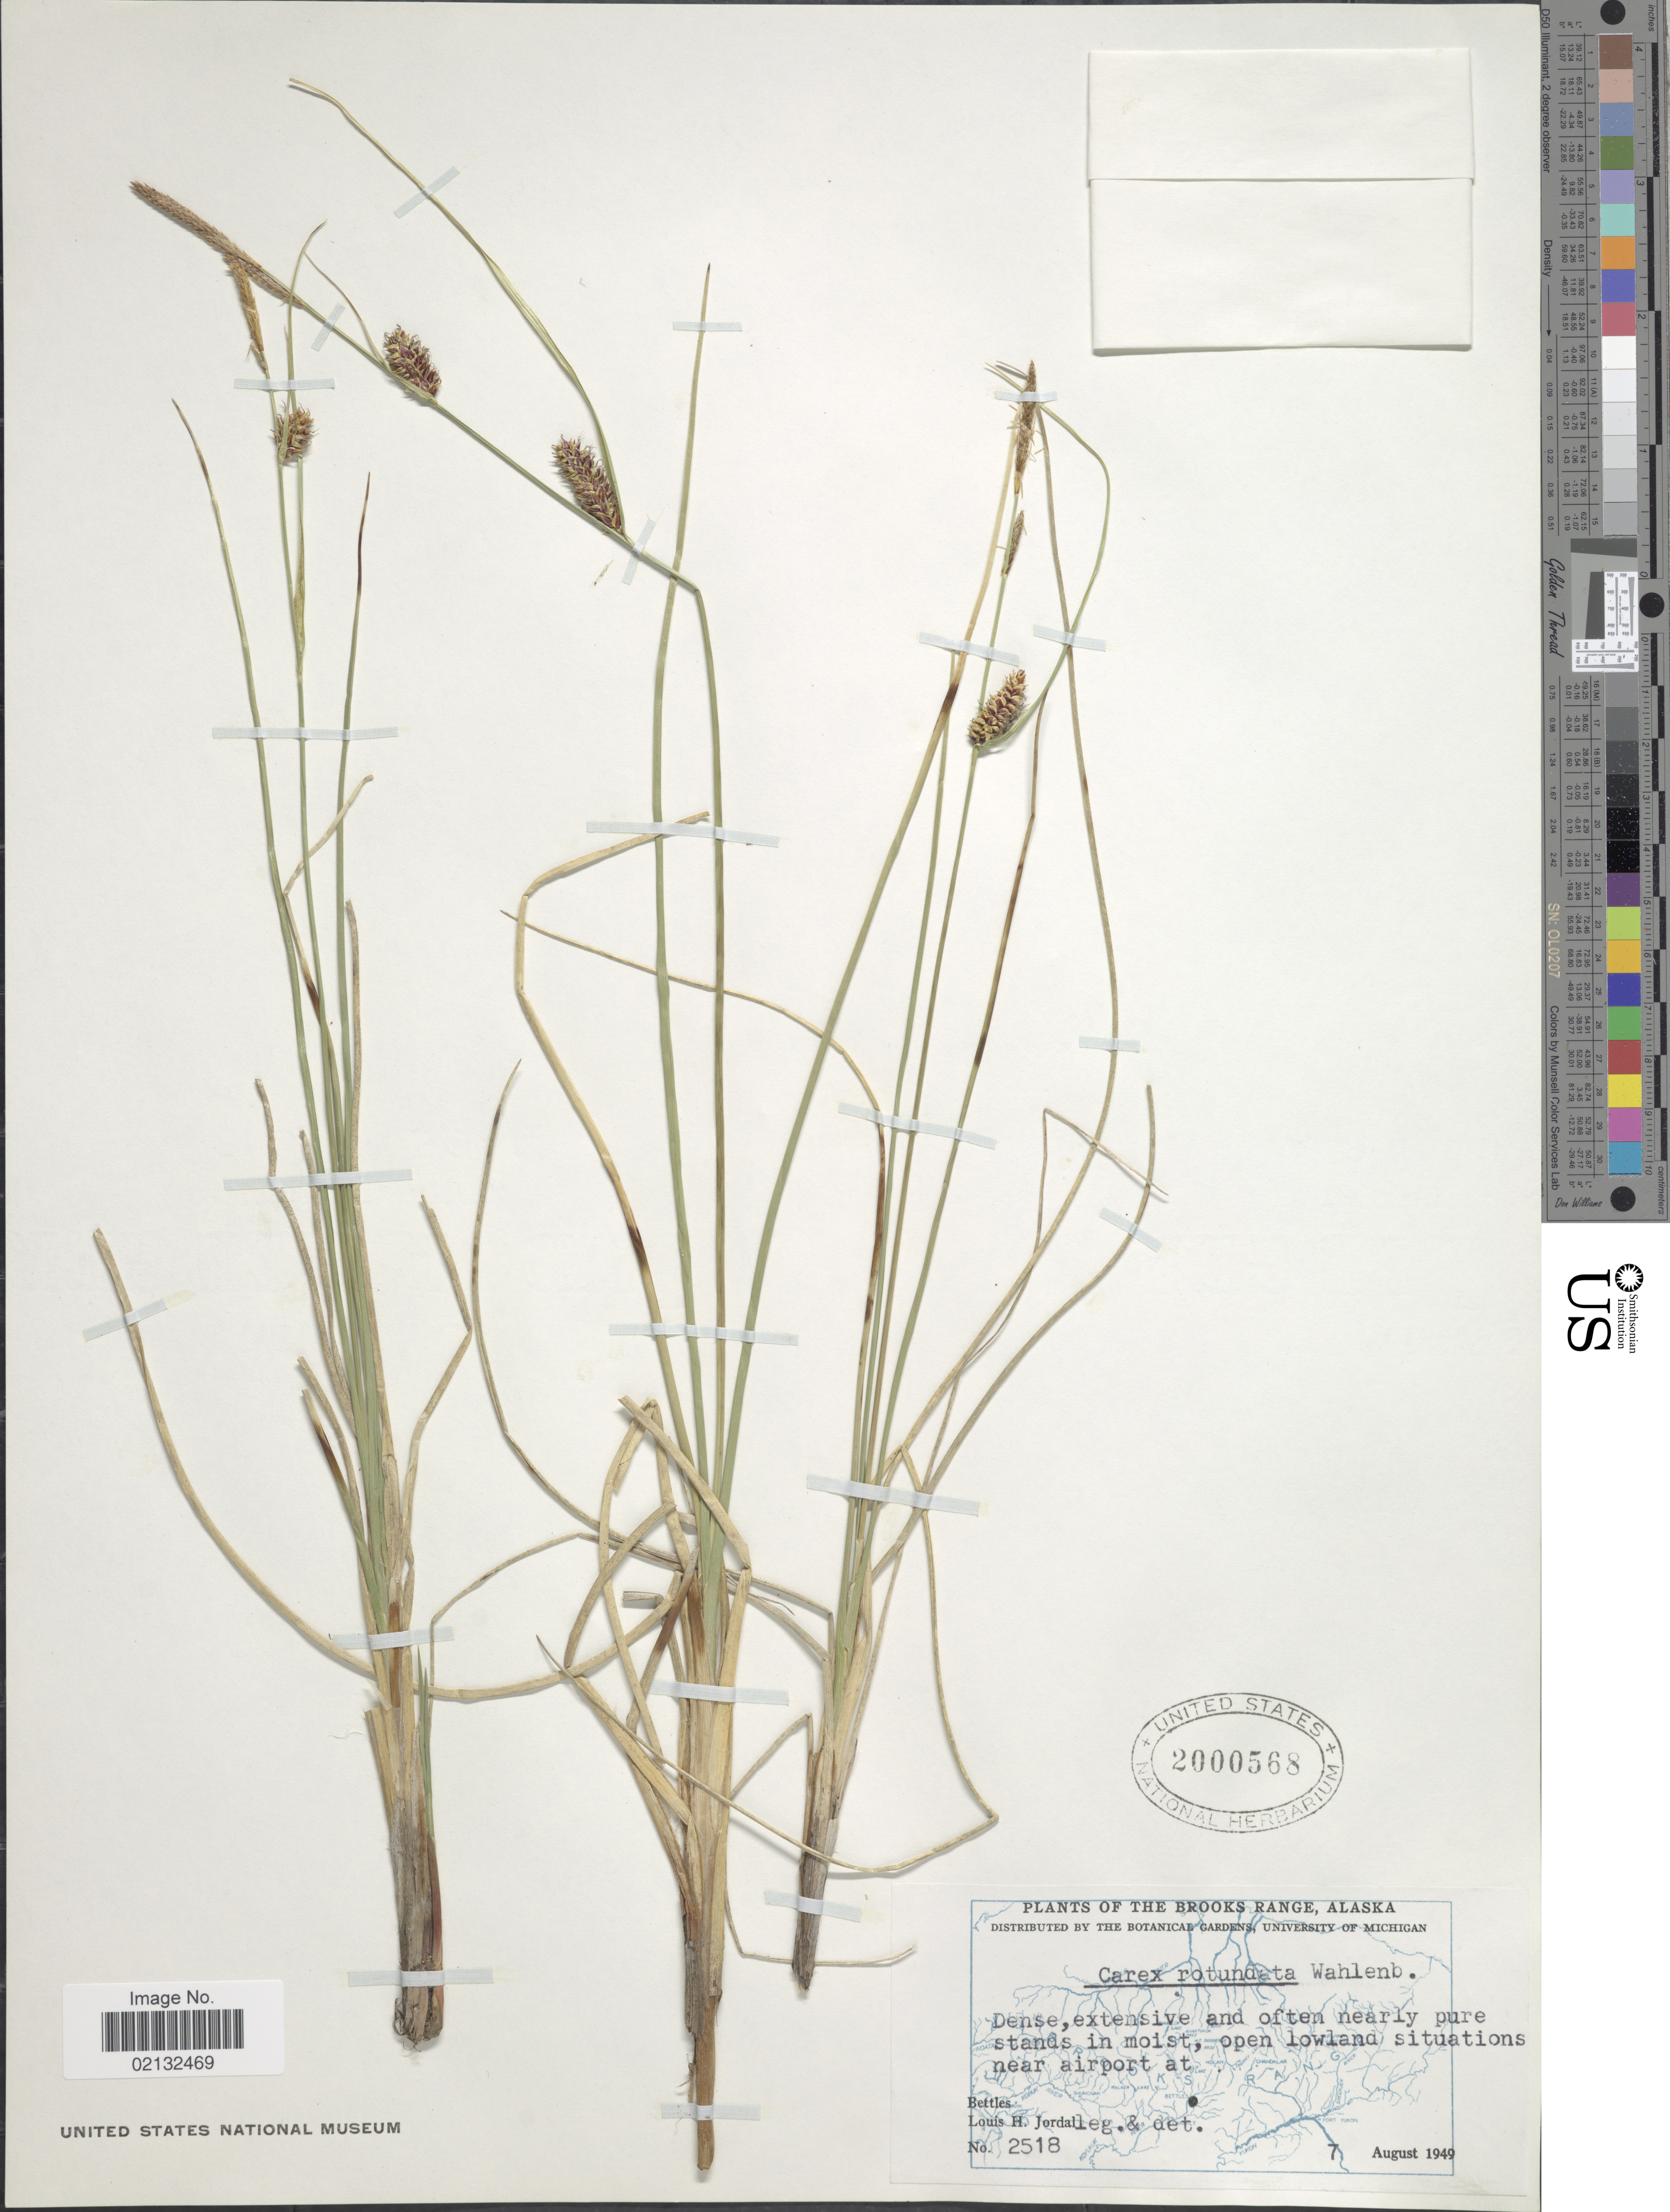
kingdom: Plantae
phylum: Tracheophyta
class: Liliopsida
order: Poales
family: Cyperaceae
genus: Carex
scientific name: Carex rotundata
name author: Wahlenb.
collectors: L. Jordal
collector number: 2518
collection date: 1949-08-07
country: United States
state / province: Alaska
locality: Brooks Range, Bettles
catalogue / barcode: US 2000568